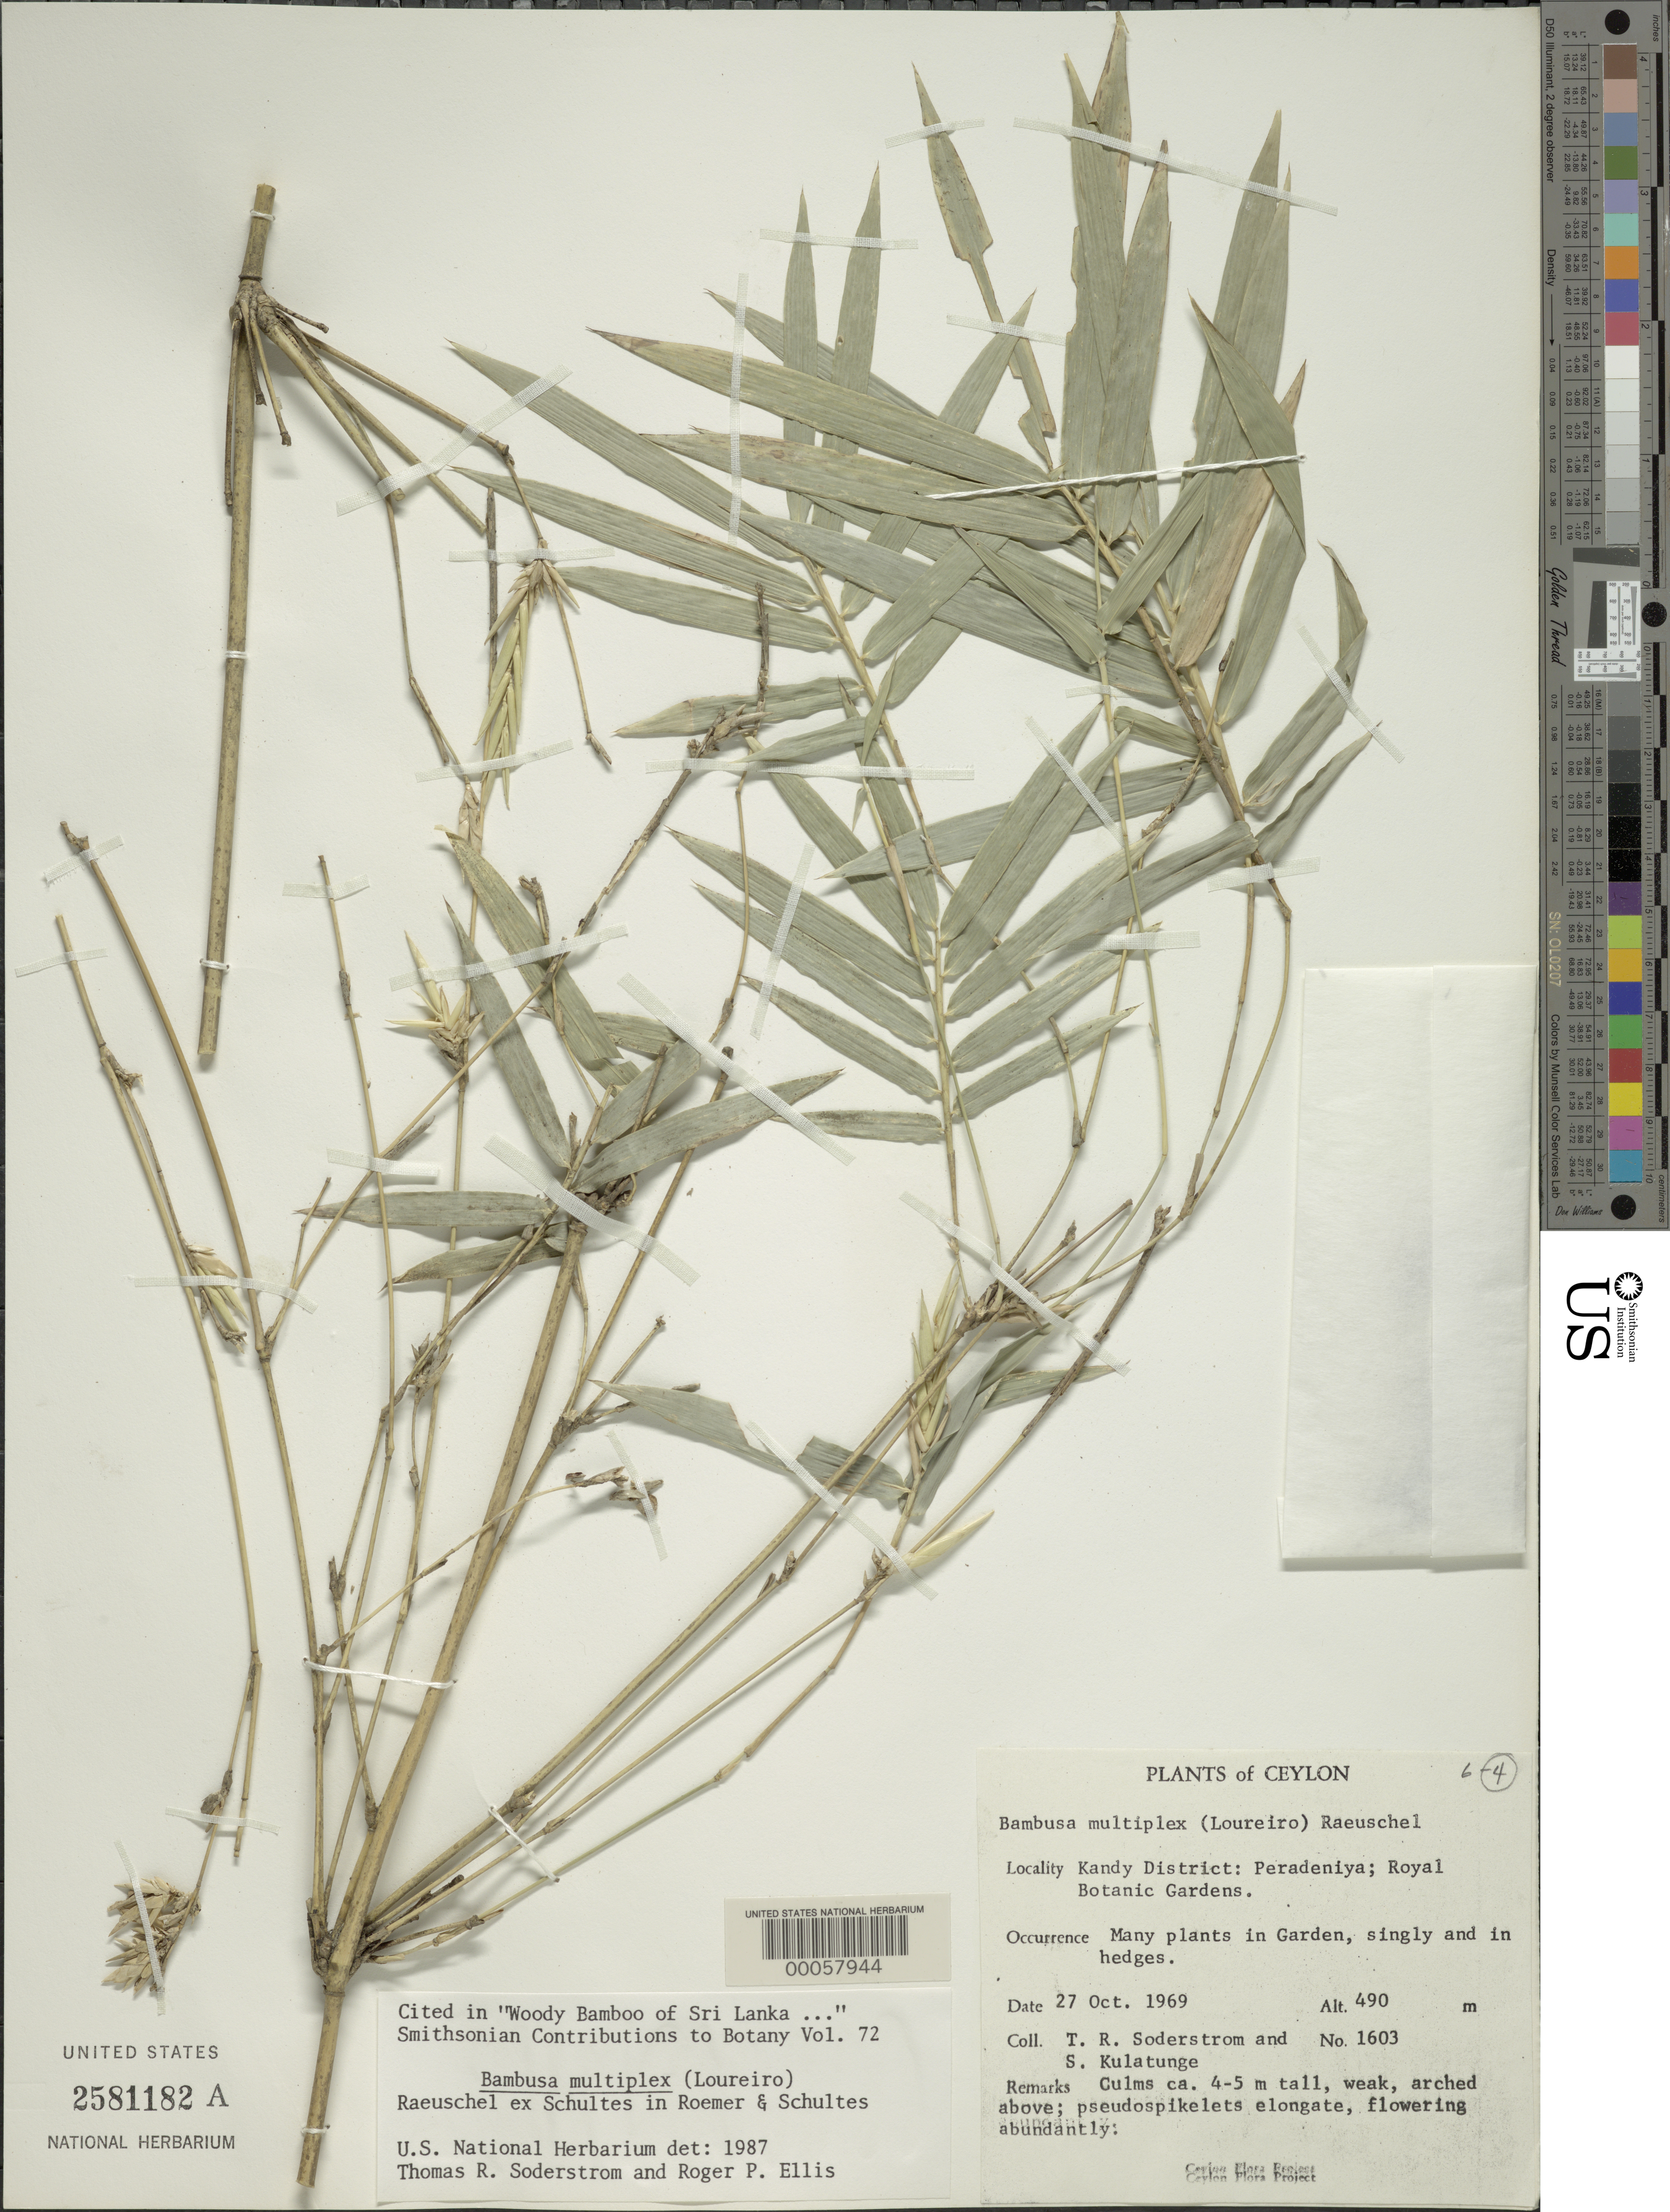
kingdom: Plantae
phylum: Tracheophyta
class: Liliopsida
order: Poales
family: Poaceae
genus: Bambusa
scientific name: Bambusa multiplex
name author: (Lour.) Raeusch. ex Schult. & Schult. f.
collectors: T. R. Soderstrom & S. Kulatunge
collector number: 1603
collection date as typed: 27 Oct 1969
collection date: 1969-10-27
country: Sri Lanka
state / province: Central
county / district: Kandy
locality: Peradeniya, Royal Botanic Gardens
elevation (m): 490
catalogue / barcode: US 2581182A